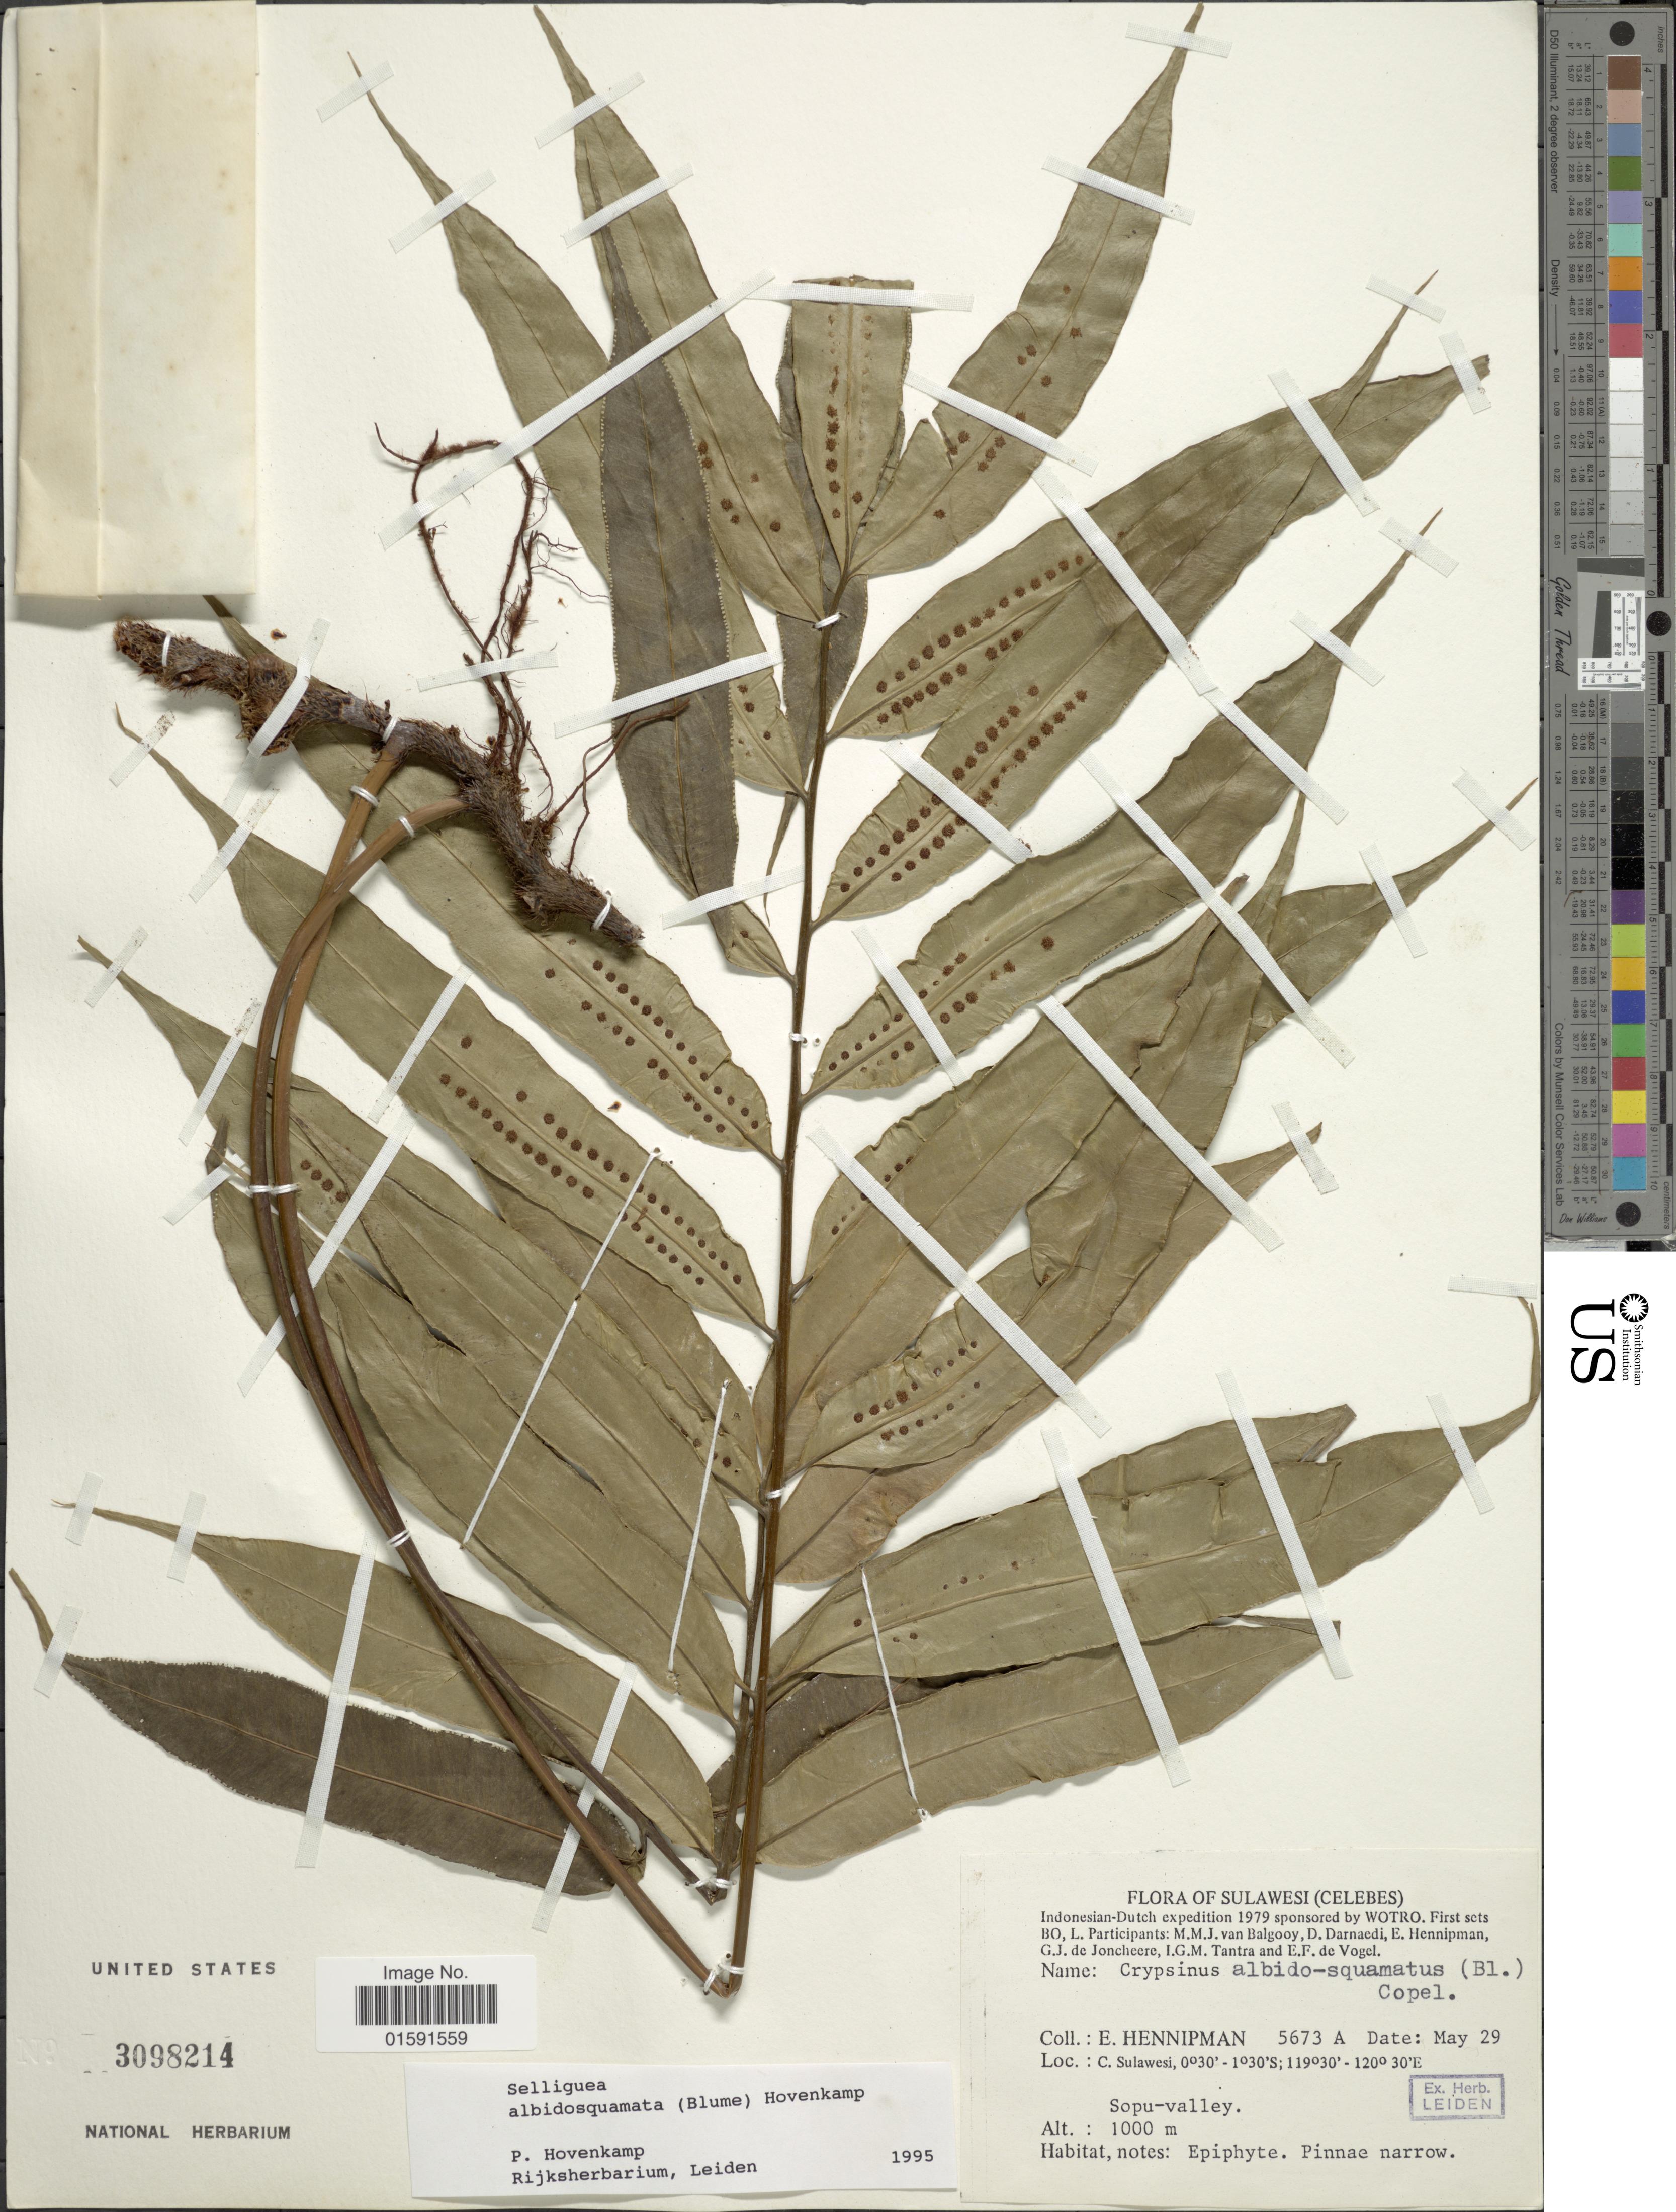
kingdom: Plantae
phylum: Tracheophyta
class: Polypodiopsida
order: Polypodiales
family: Polypodiaceae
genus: Selliguea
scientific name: Selliguea albidosquamata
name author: (Blume) Parris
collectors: E. Hennipman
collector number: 5673A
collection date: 1979-05-29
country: Indonesia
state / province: Sulawesi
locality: Sulawesie (Celebes), C. Sulawesie.Sopu-valley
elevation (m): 1000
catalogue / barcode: US 3098214